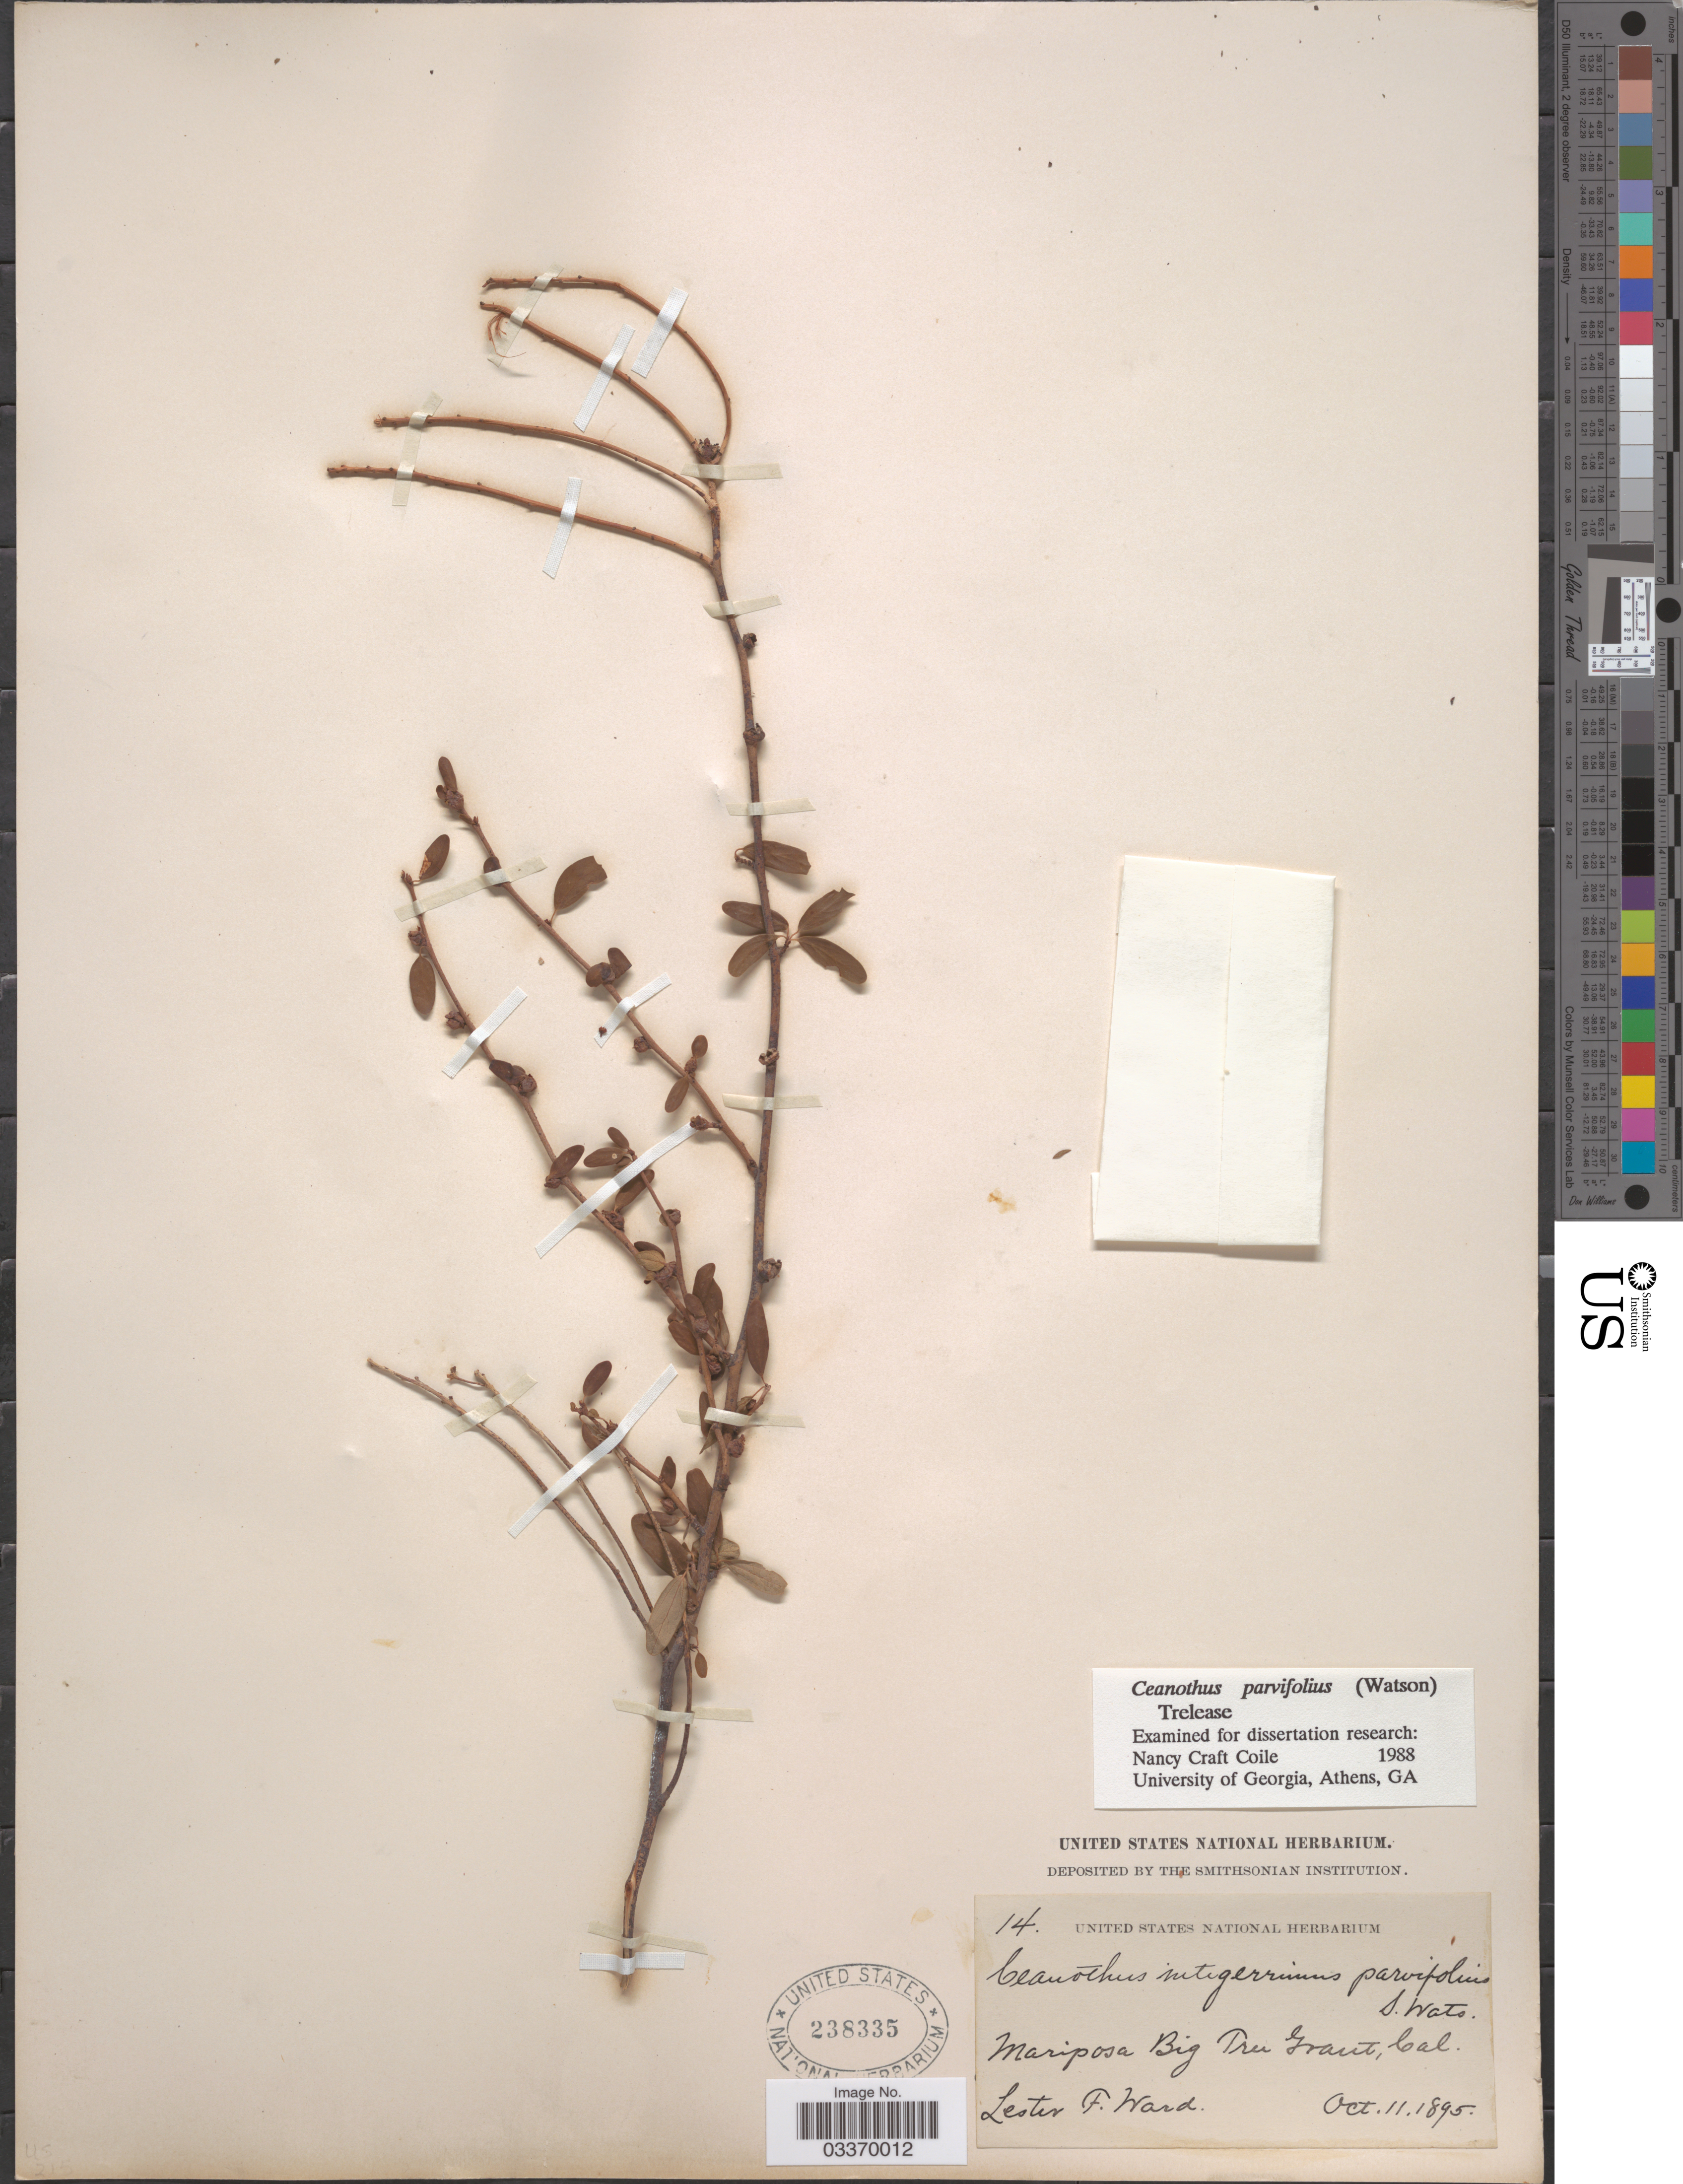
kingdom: Plantae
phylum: Tracheophyta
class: Magnoliopsida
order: Rosales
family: Rhamnaceae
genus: Ceanothus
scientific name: Ceanothus parvifolius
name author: (S. Watson) Trel.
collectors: L. F. Ward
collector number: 14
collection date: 1895-10-11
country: United States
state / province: California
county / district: Mariposa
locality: Mariposa Big Tree Grant.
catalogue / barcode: US 238335